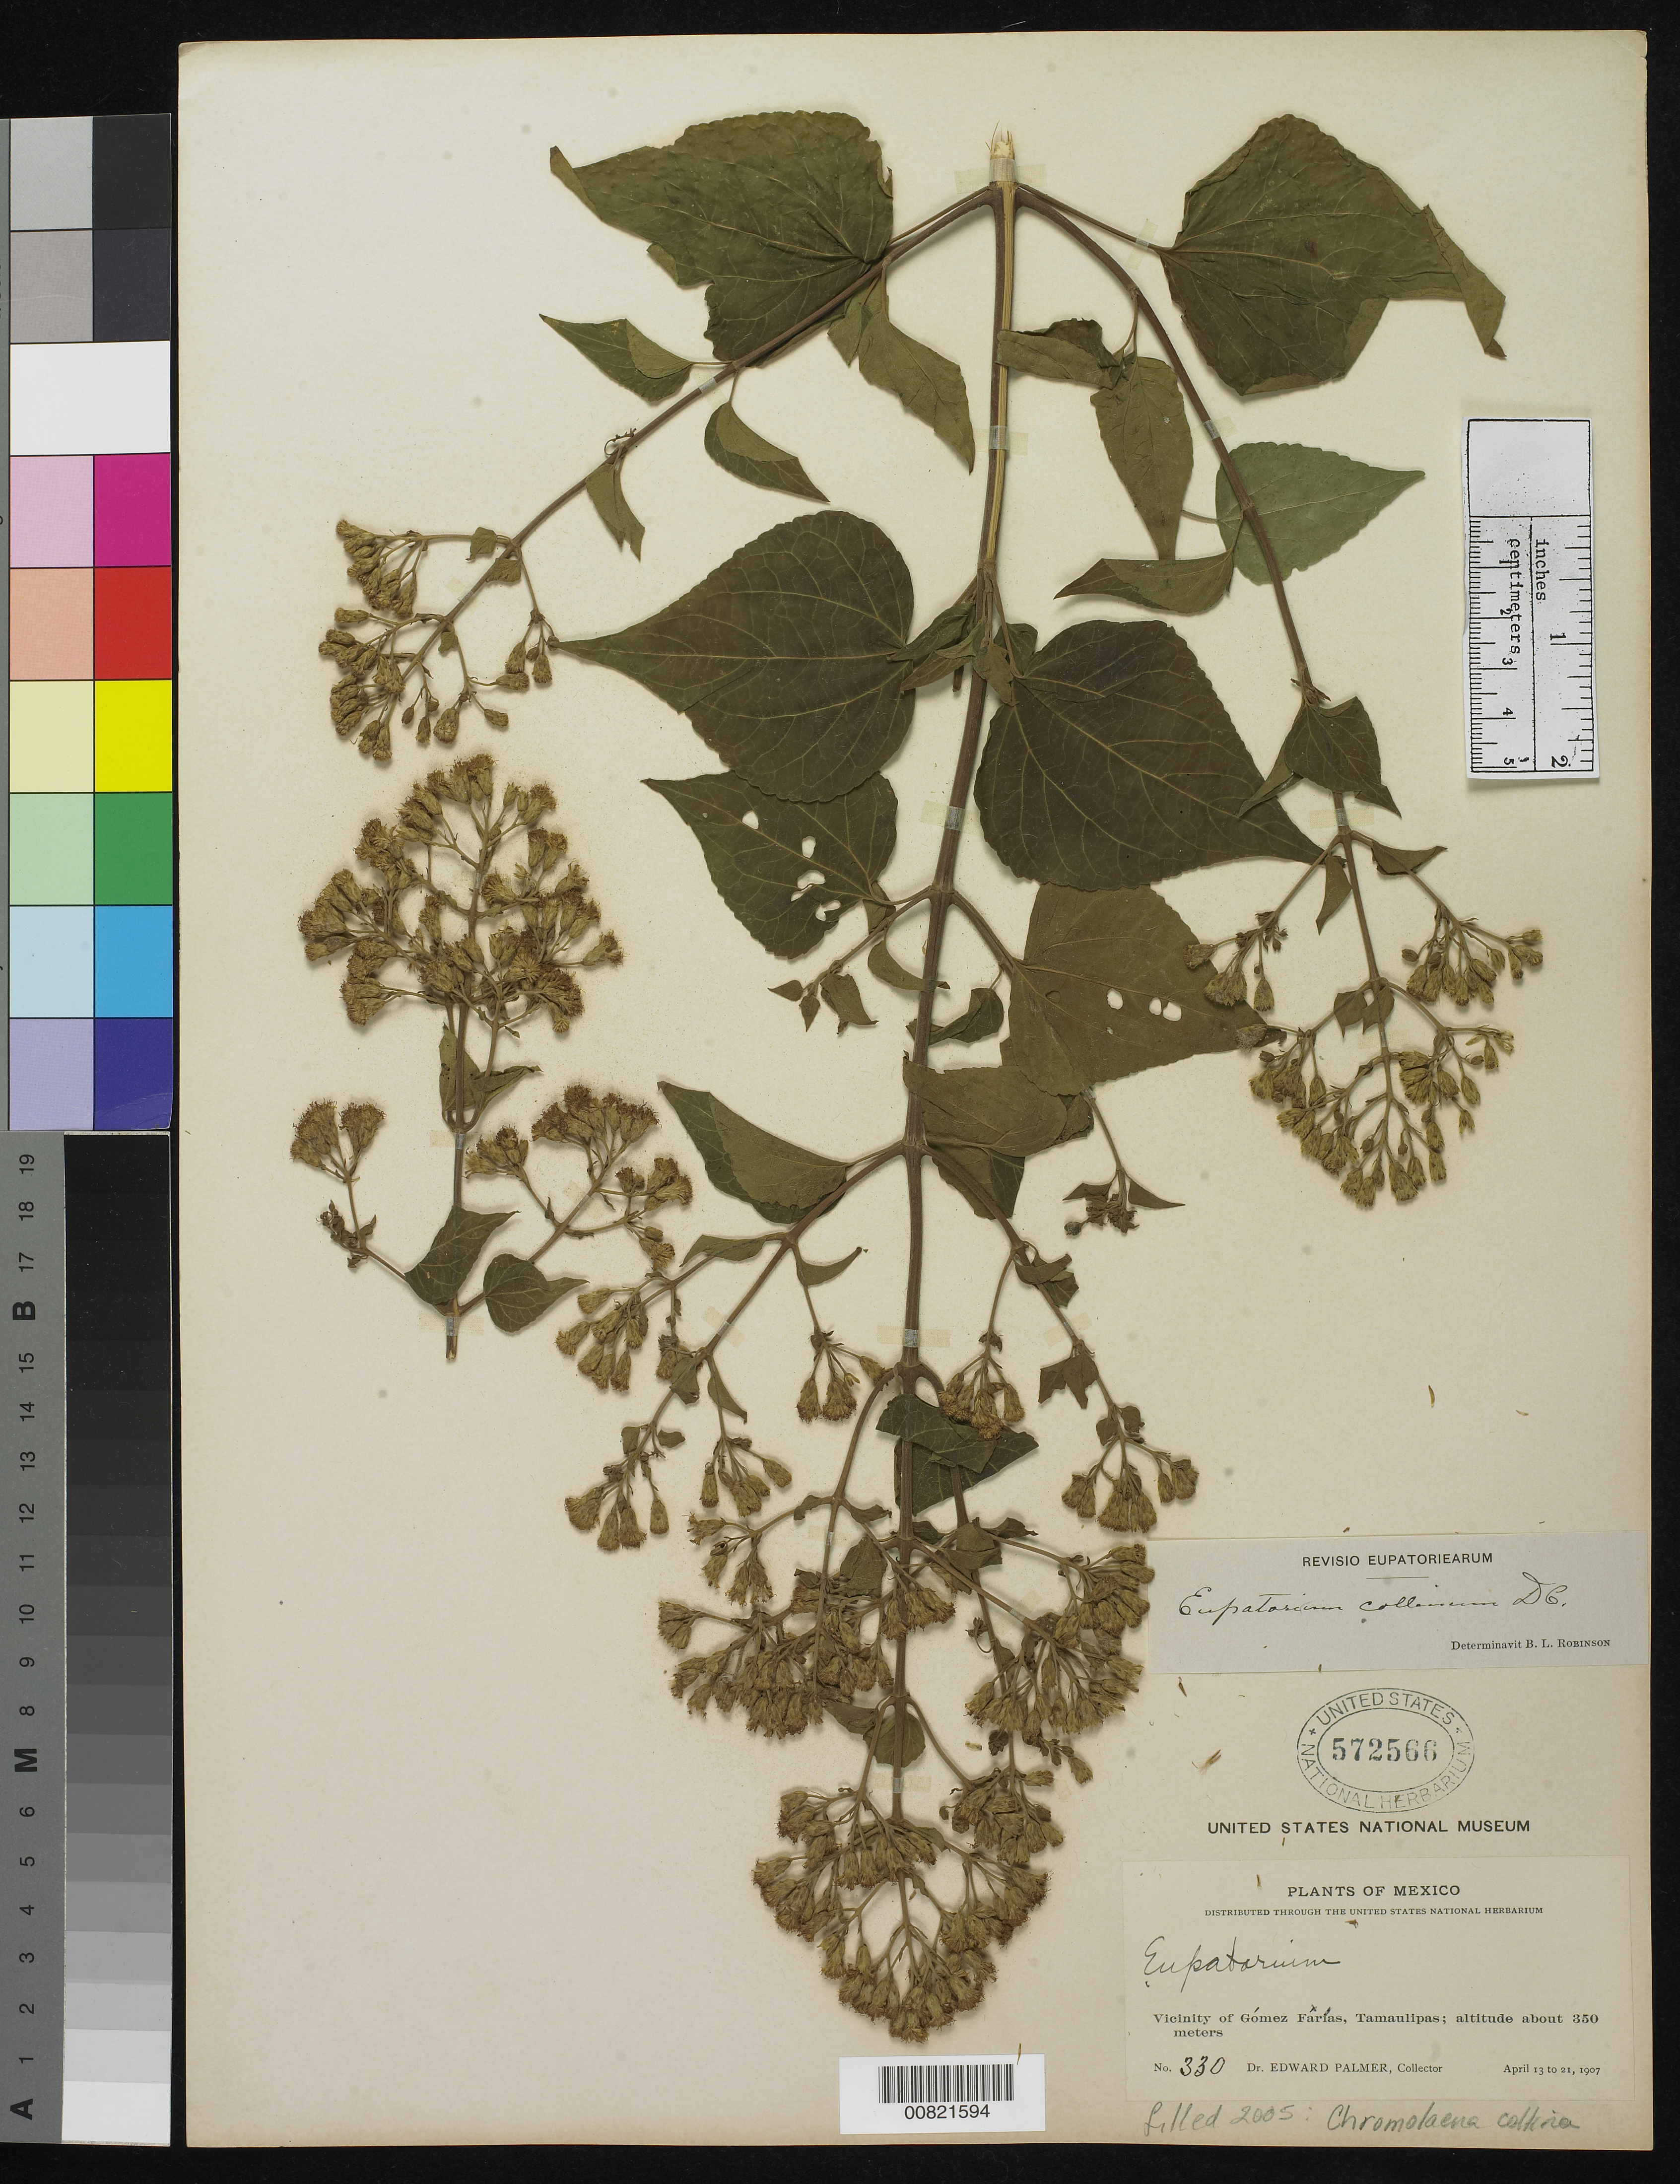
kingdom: Plantae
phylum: Tracheophyta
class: Magnoliopsida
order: Asterales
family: Asteraceae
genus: Chromolaena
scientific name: Chromolaena collina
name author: (DC.) R.M. King & H. Rob.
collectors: E. Palmer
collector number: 330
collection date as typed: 13 Apr 1907 to 21 Apr 1907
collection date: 1907-04-13/1907-04-21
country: Mexico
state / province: Tamaulipas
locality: Vicinity of Gómez Farias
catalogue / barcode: US 572566